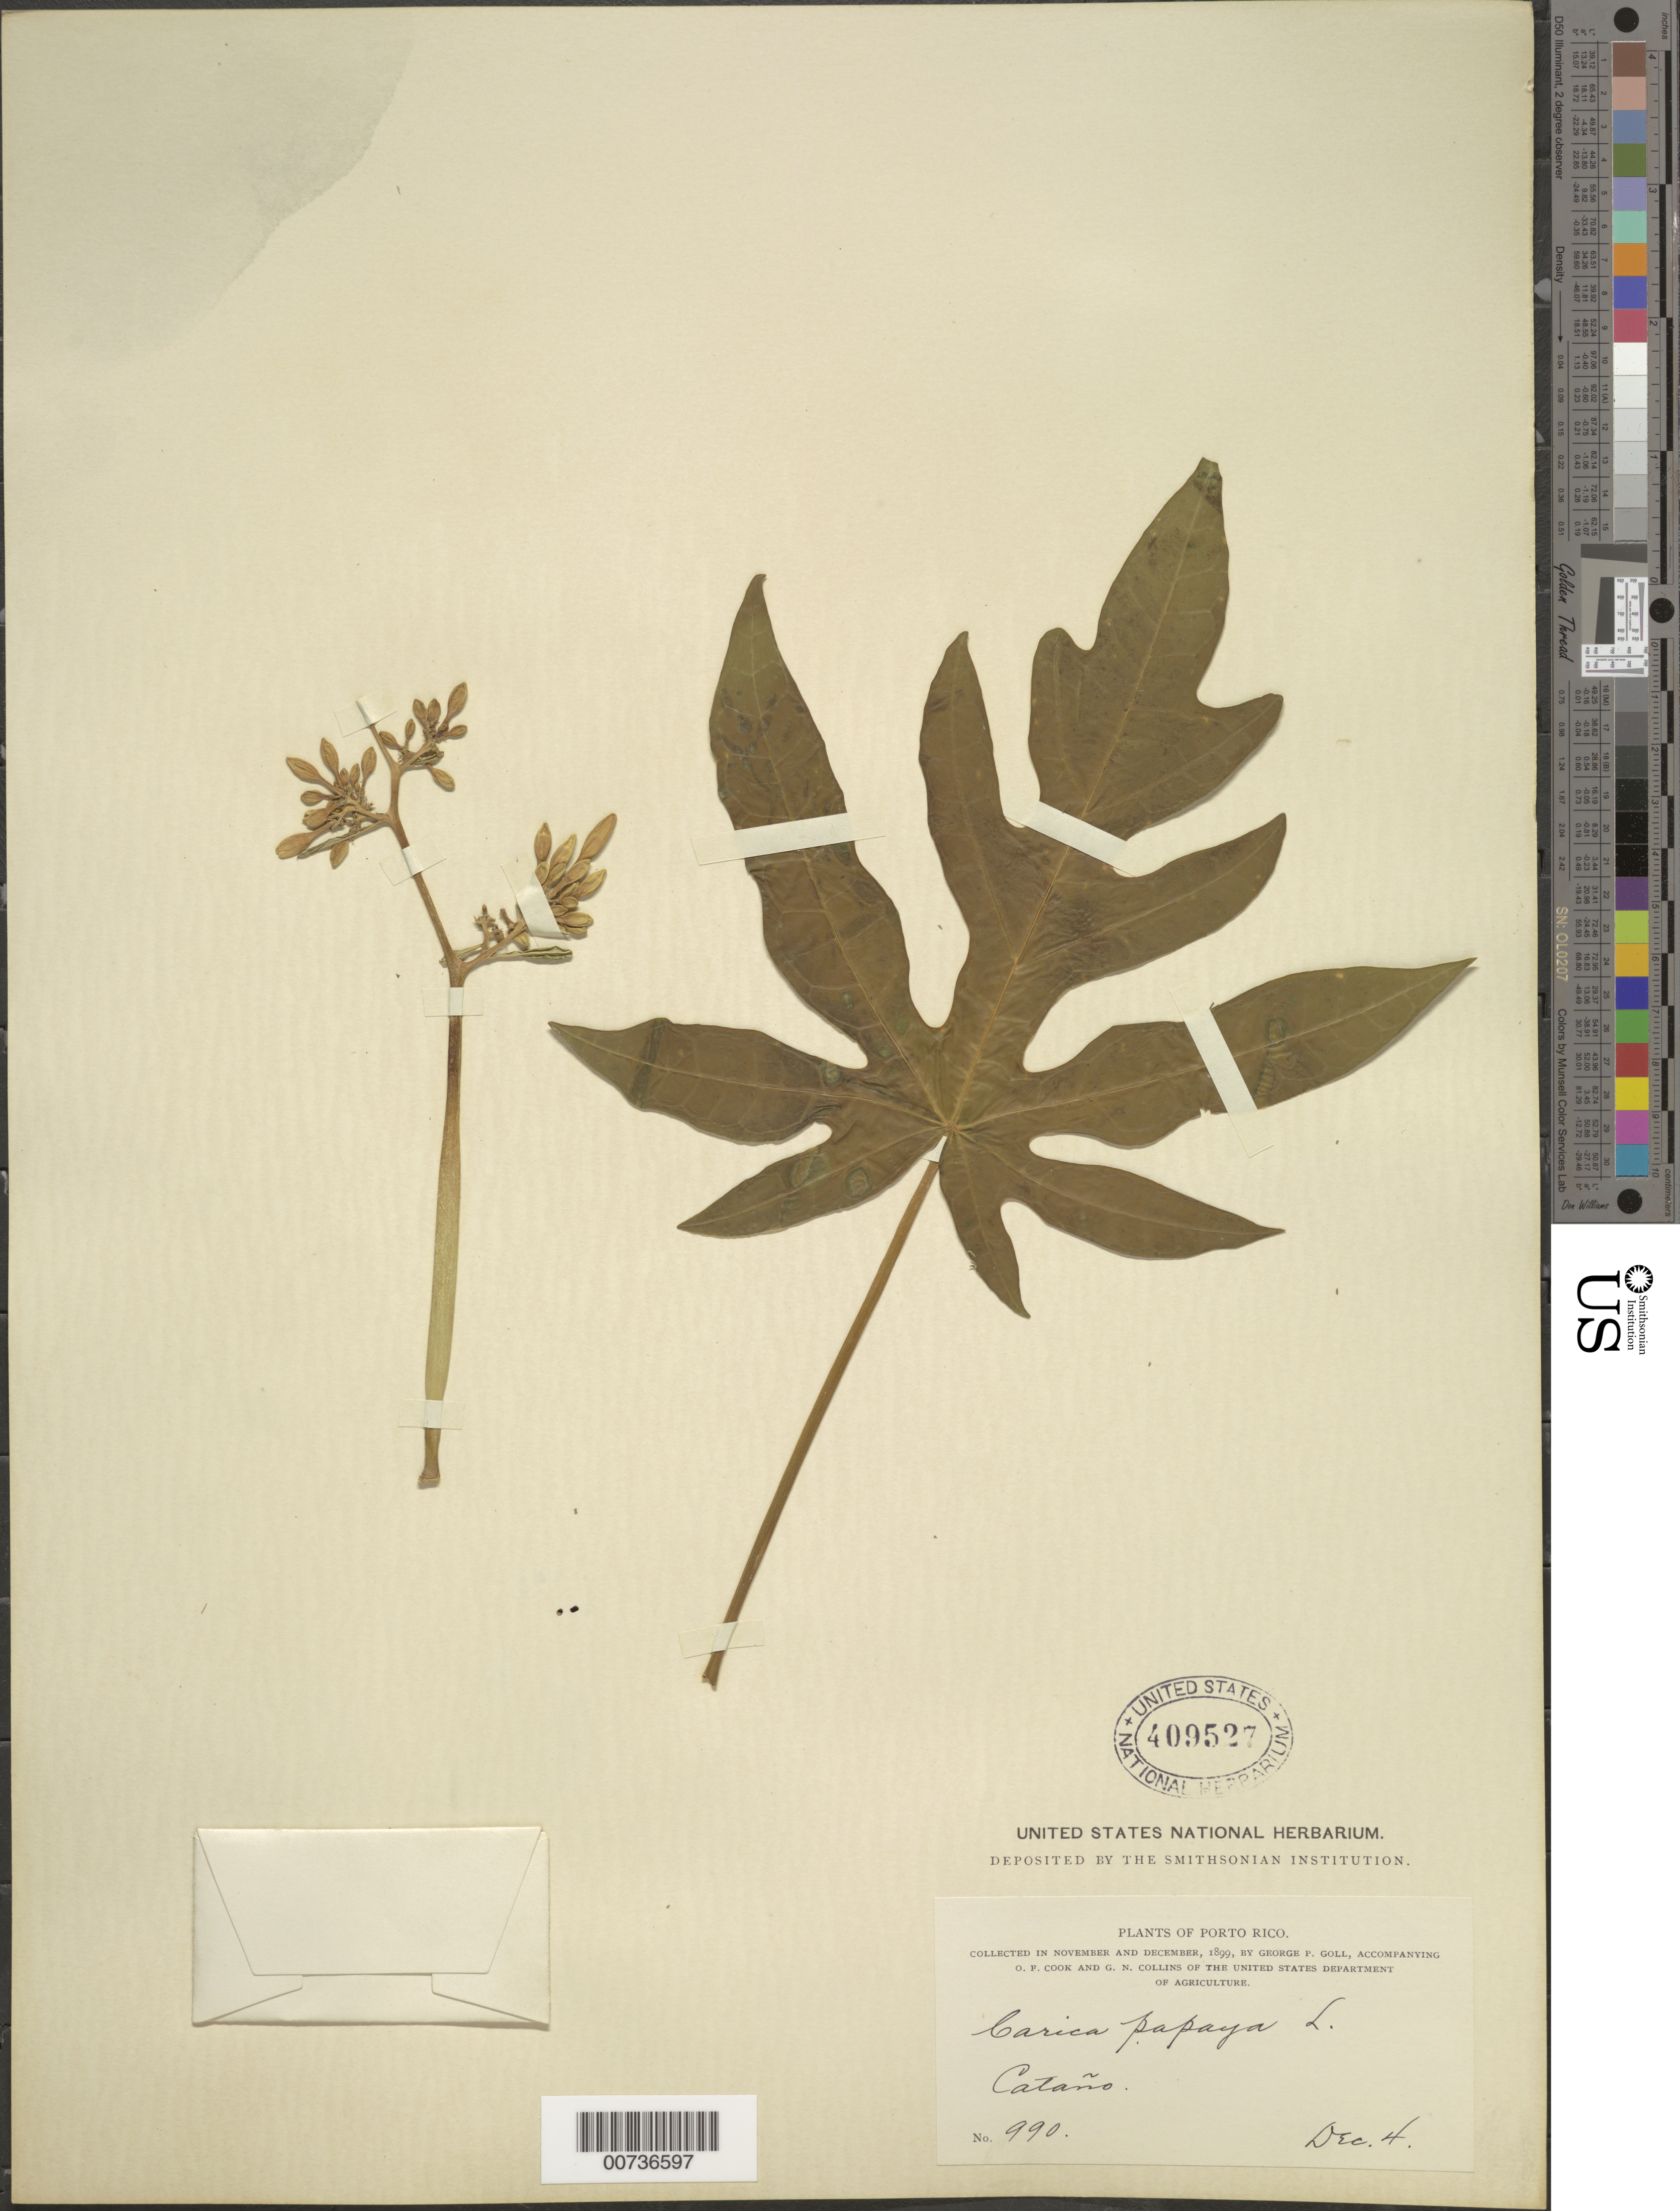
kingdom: Plantae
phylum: Tracheophyta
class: Magnoliopsida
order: Brassicales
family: Caricaceae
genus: Carica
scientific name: Carica papaya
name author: L.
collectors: G. Goll, O. F. Cook & G. N. Collins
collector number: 990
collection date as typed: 04 Dec 1899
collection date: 1899-12-04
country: Puerto Rico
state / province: Cataño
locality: Cataño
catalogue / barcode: US 409527